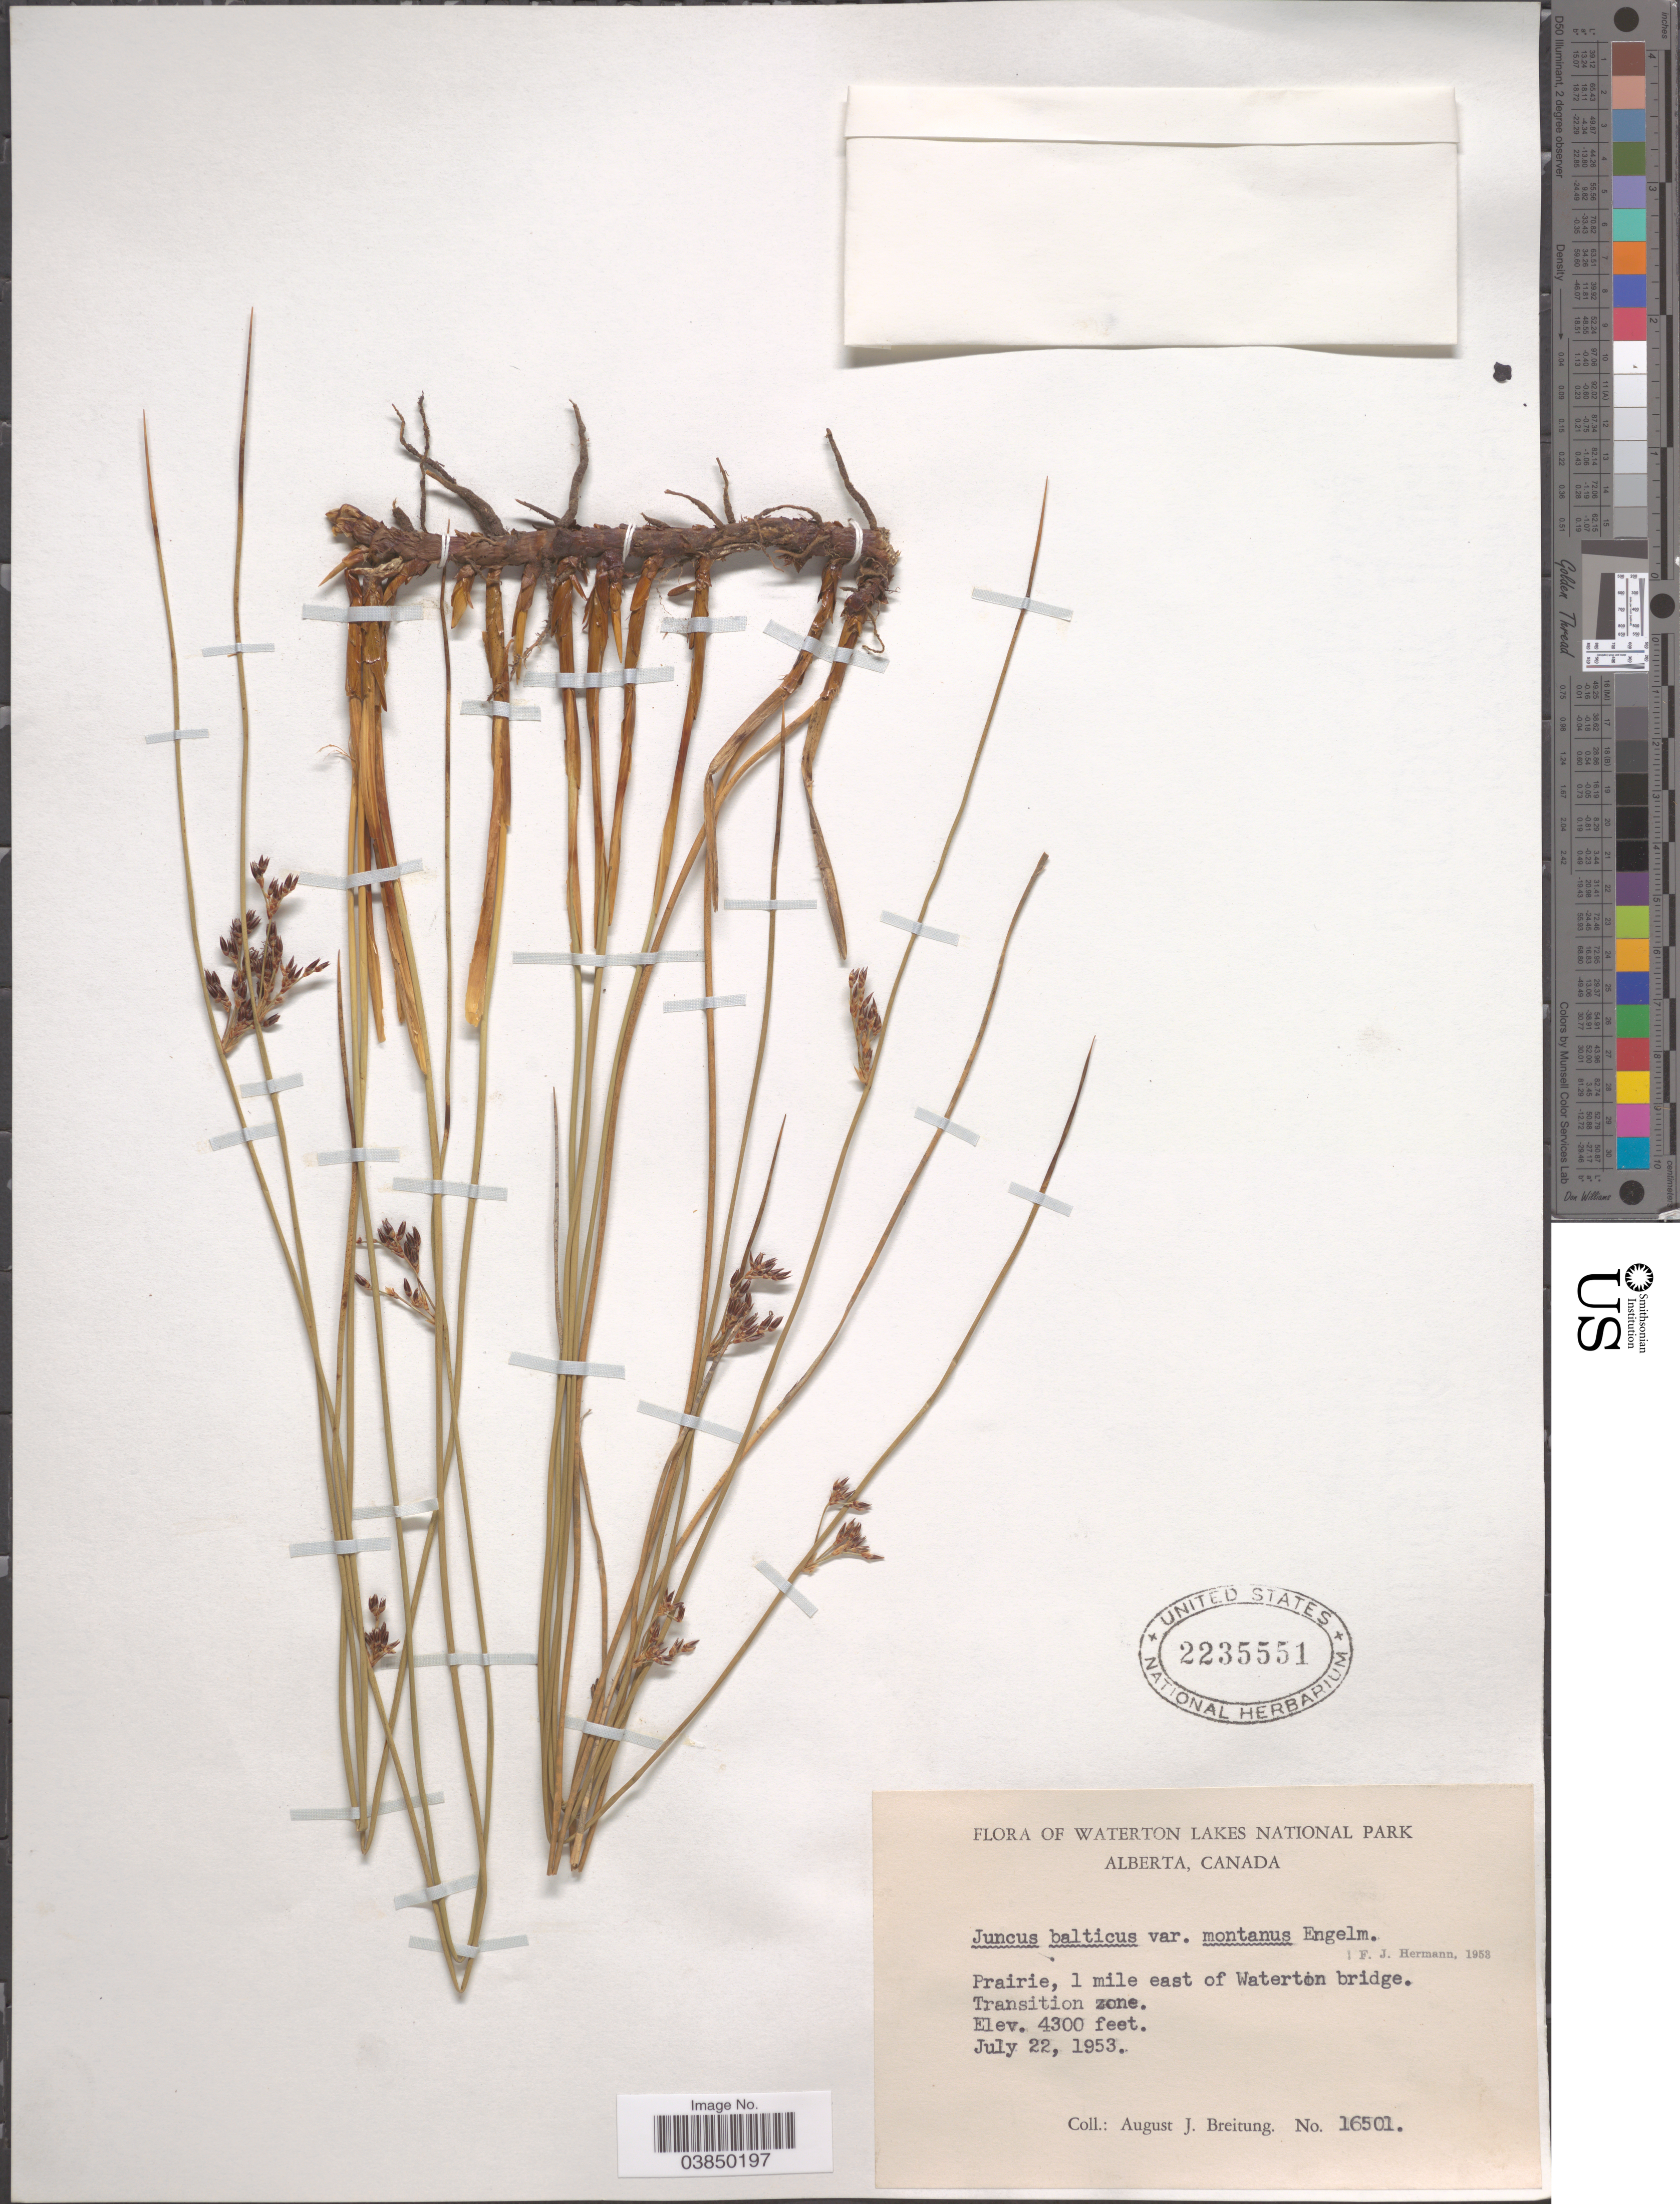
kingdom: Plantae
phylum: Tracheophyta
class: Liliopsida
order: Poales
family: Juncaceae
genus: Juncus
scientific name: Juncus balticus var. montanus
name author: Engelm.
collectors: A. Breitung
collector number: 16501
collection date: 1953-07-22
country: Canada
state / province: Alberta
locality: Waterton Lakes National Park. 1 mile east of Waterton bridge. Transition zone.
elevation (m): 1311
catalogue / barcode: US 2235551